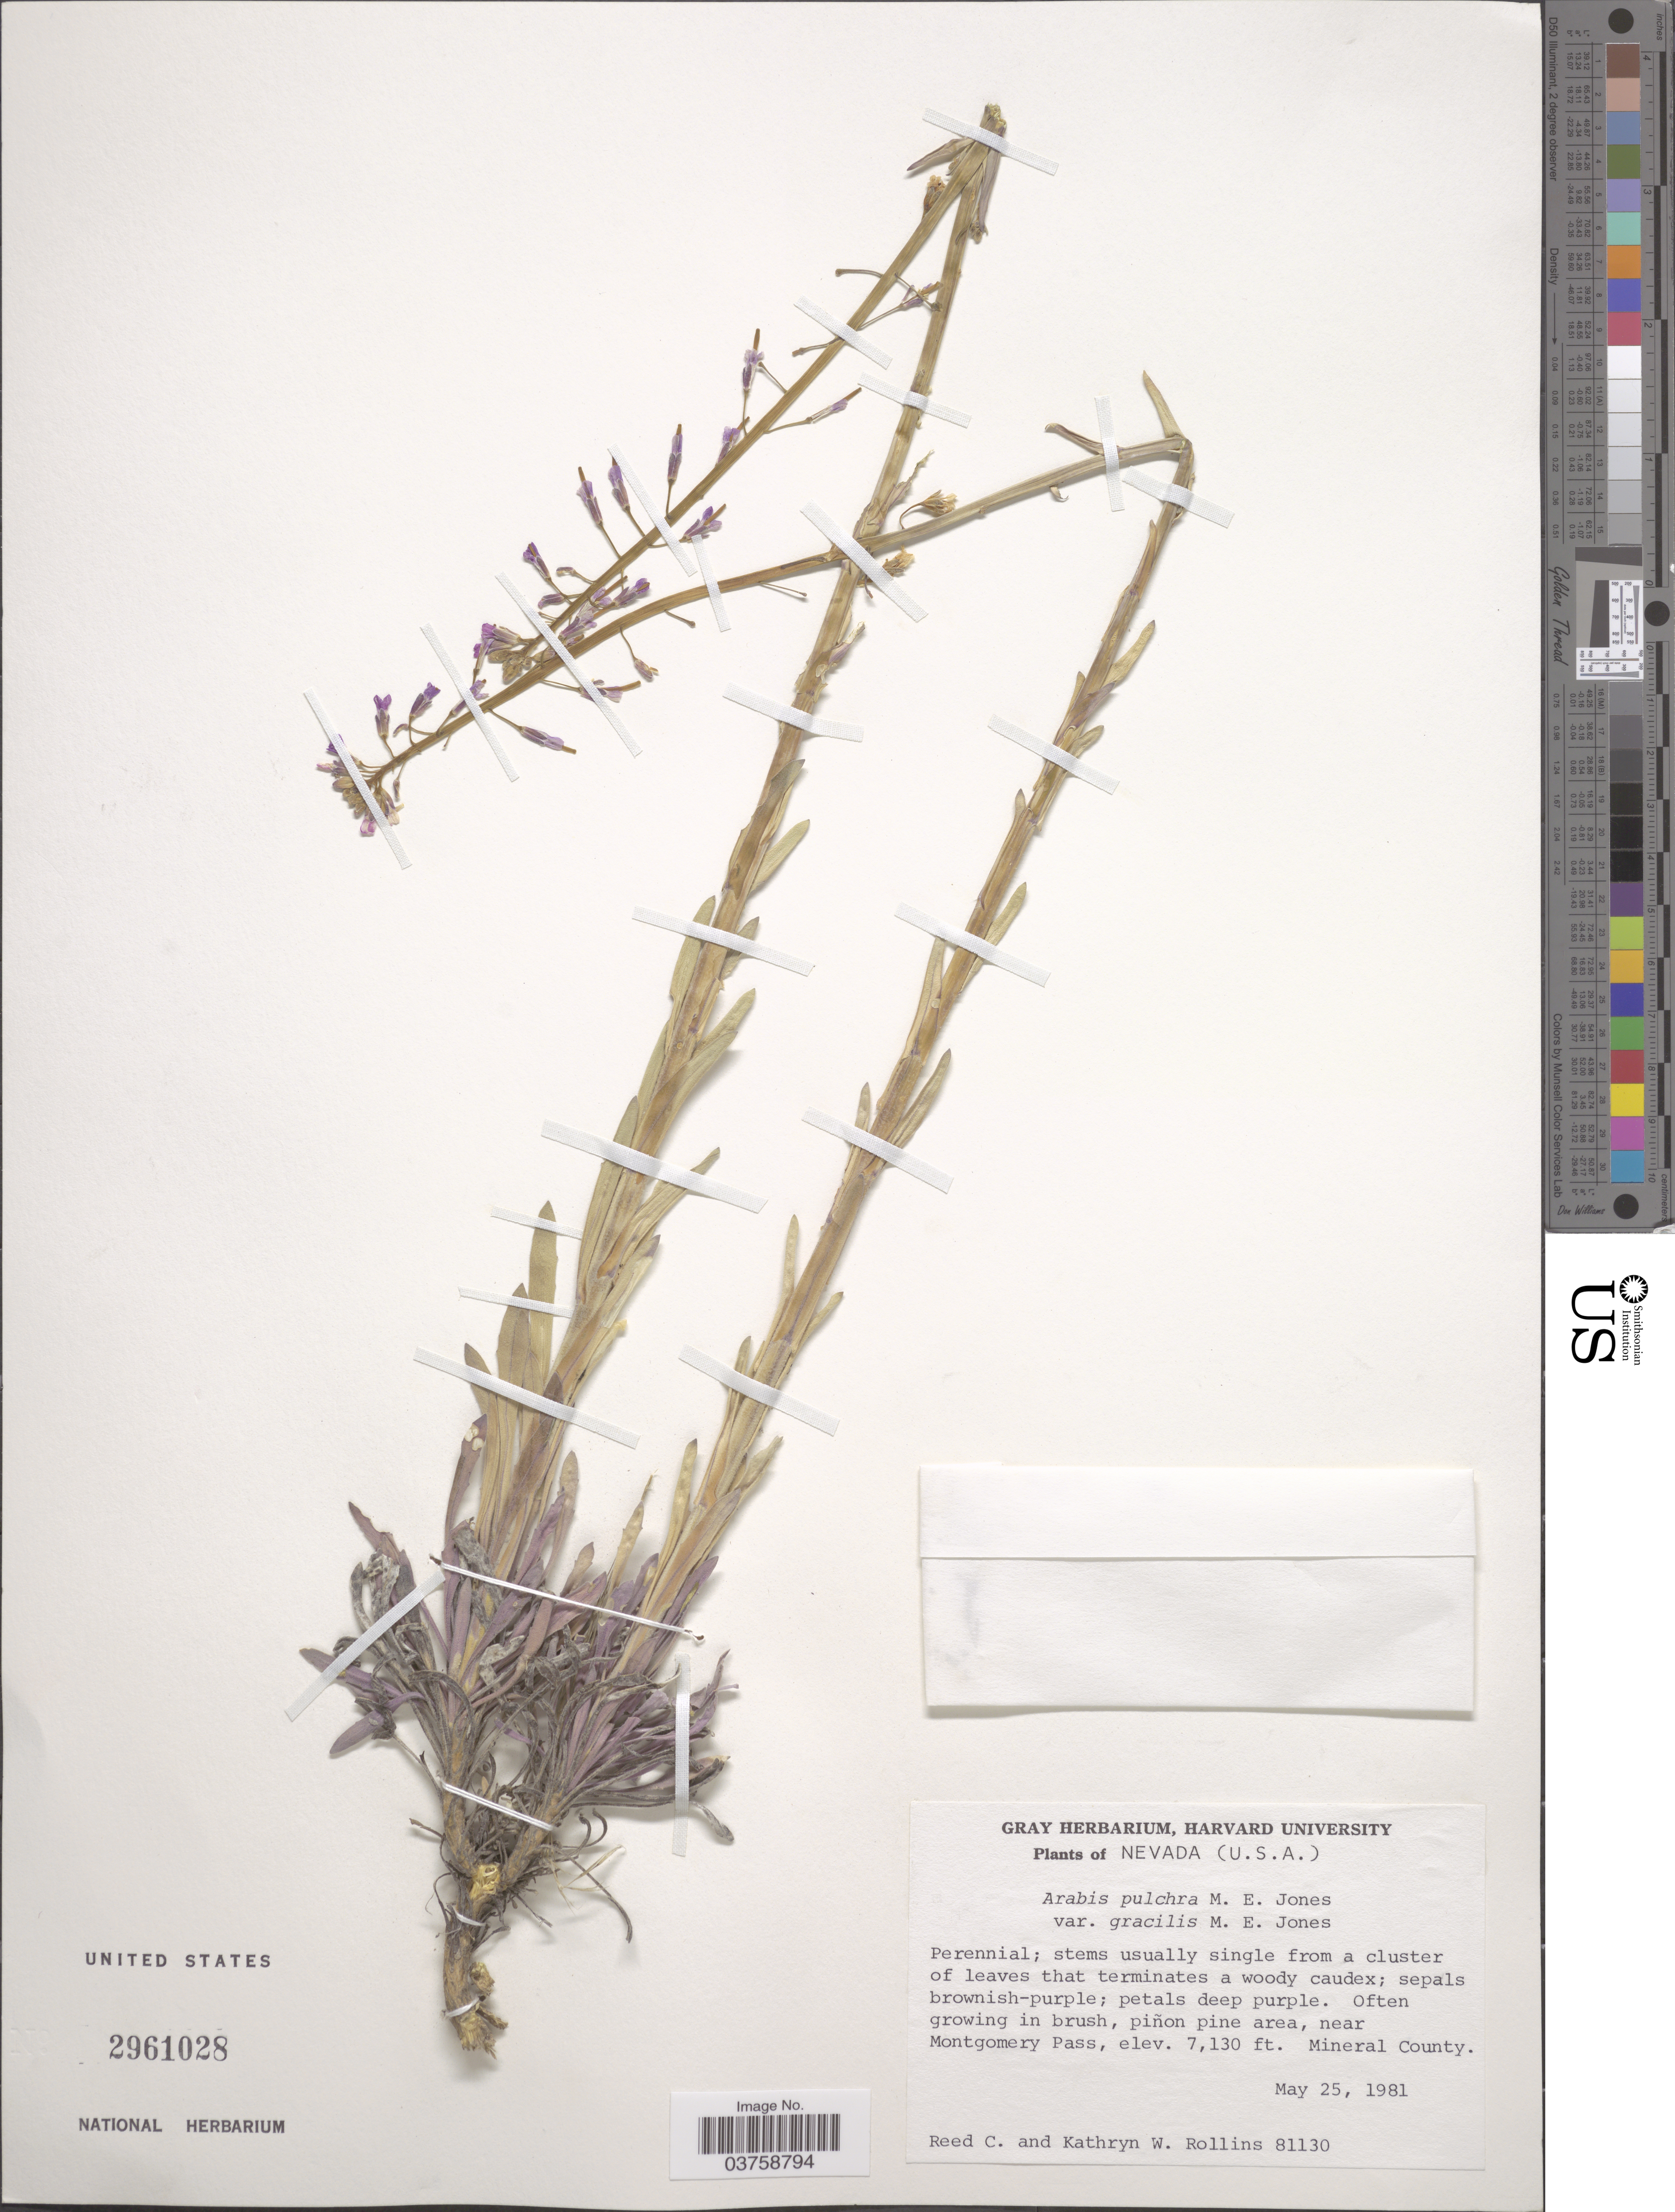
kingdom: Plantae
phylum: Tracheophyta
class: Magnoliopsida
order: Brassicales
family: Brassicaceae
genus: Arabis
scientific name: Arabis pulchra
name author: M.E. Jones ex S. Watson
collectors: R. C. Rollins & K. W. Rollins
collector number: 81130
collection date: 1981-05-25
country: United States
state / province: Nevada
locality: Piñon pine area, near Montgomery Pass. Mineral County.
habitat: often growing in brush, pinon-pine area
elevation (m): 2173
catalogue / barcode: US 2961028